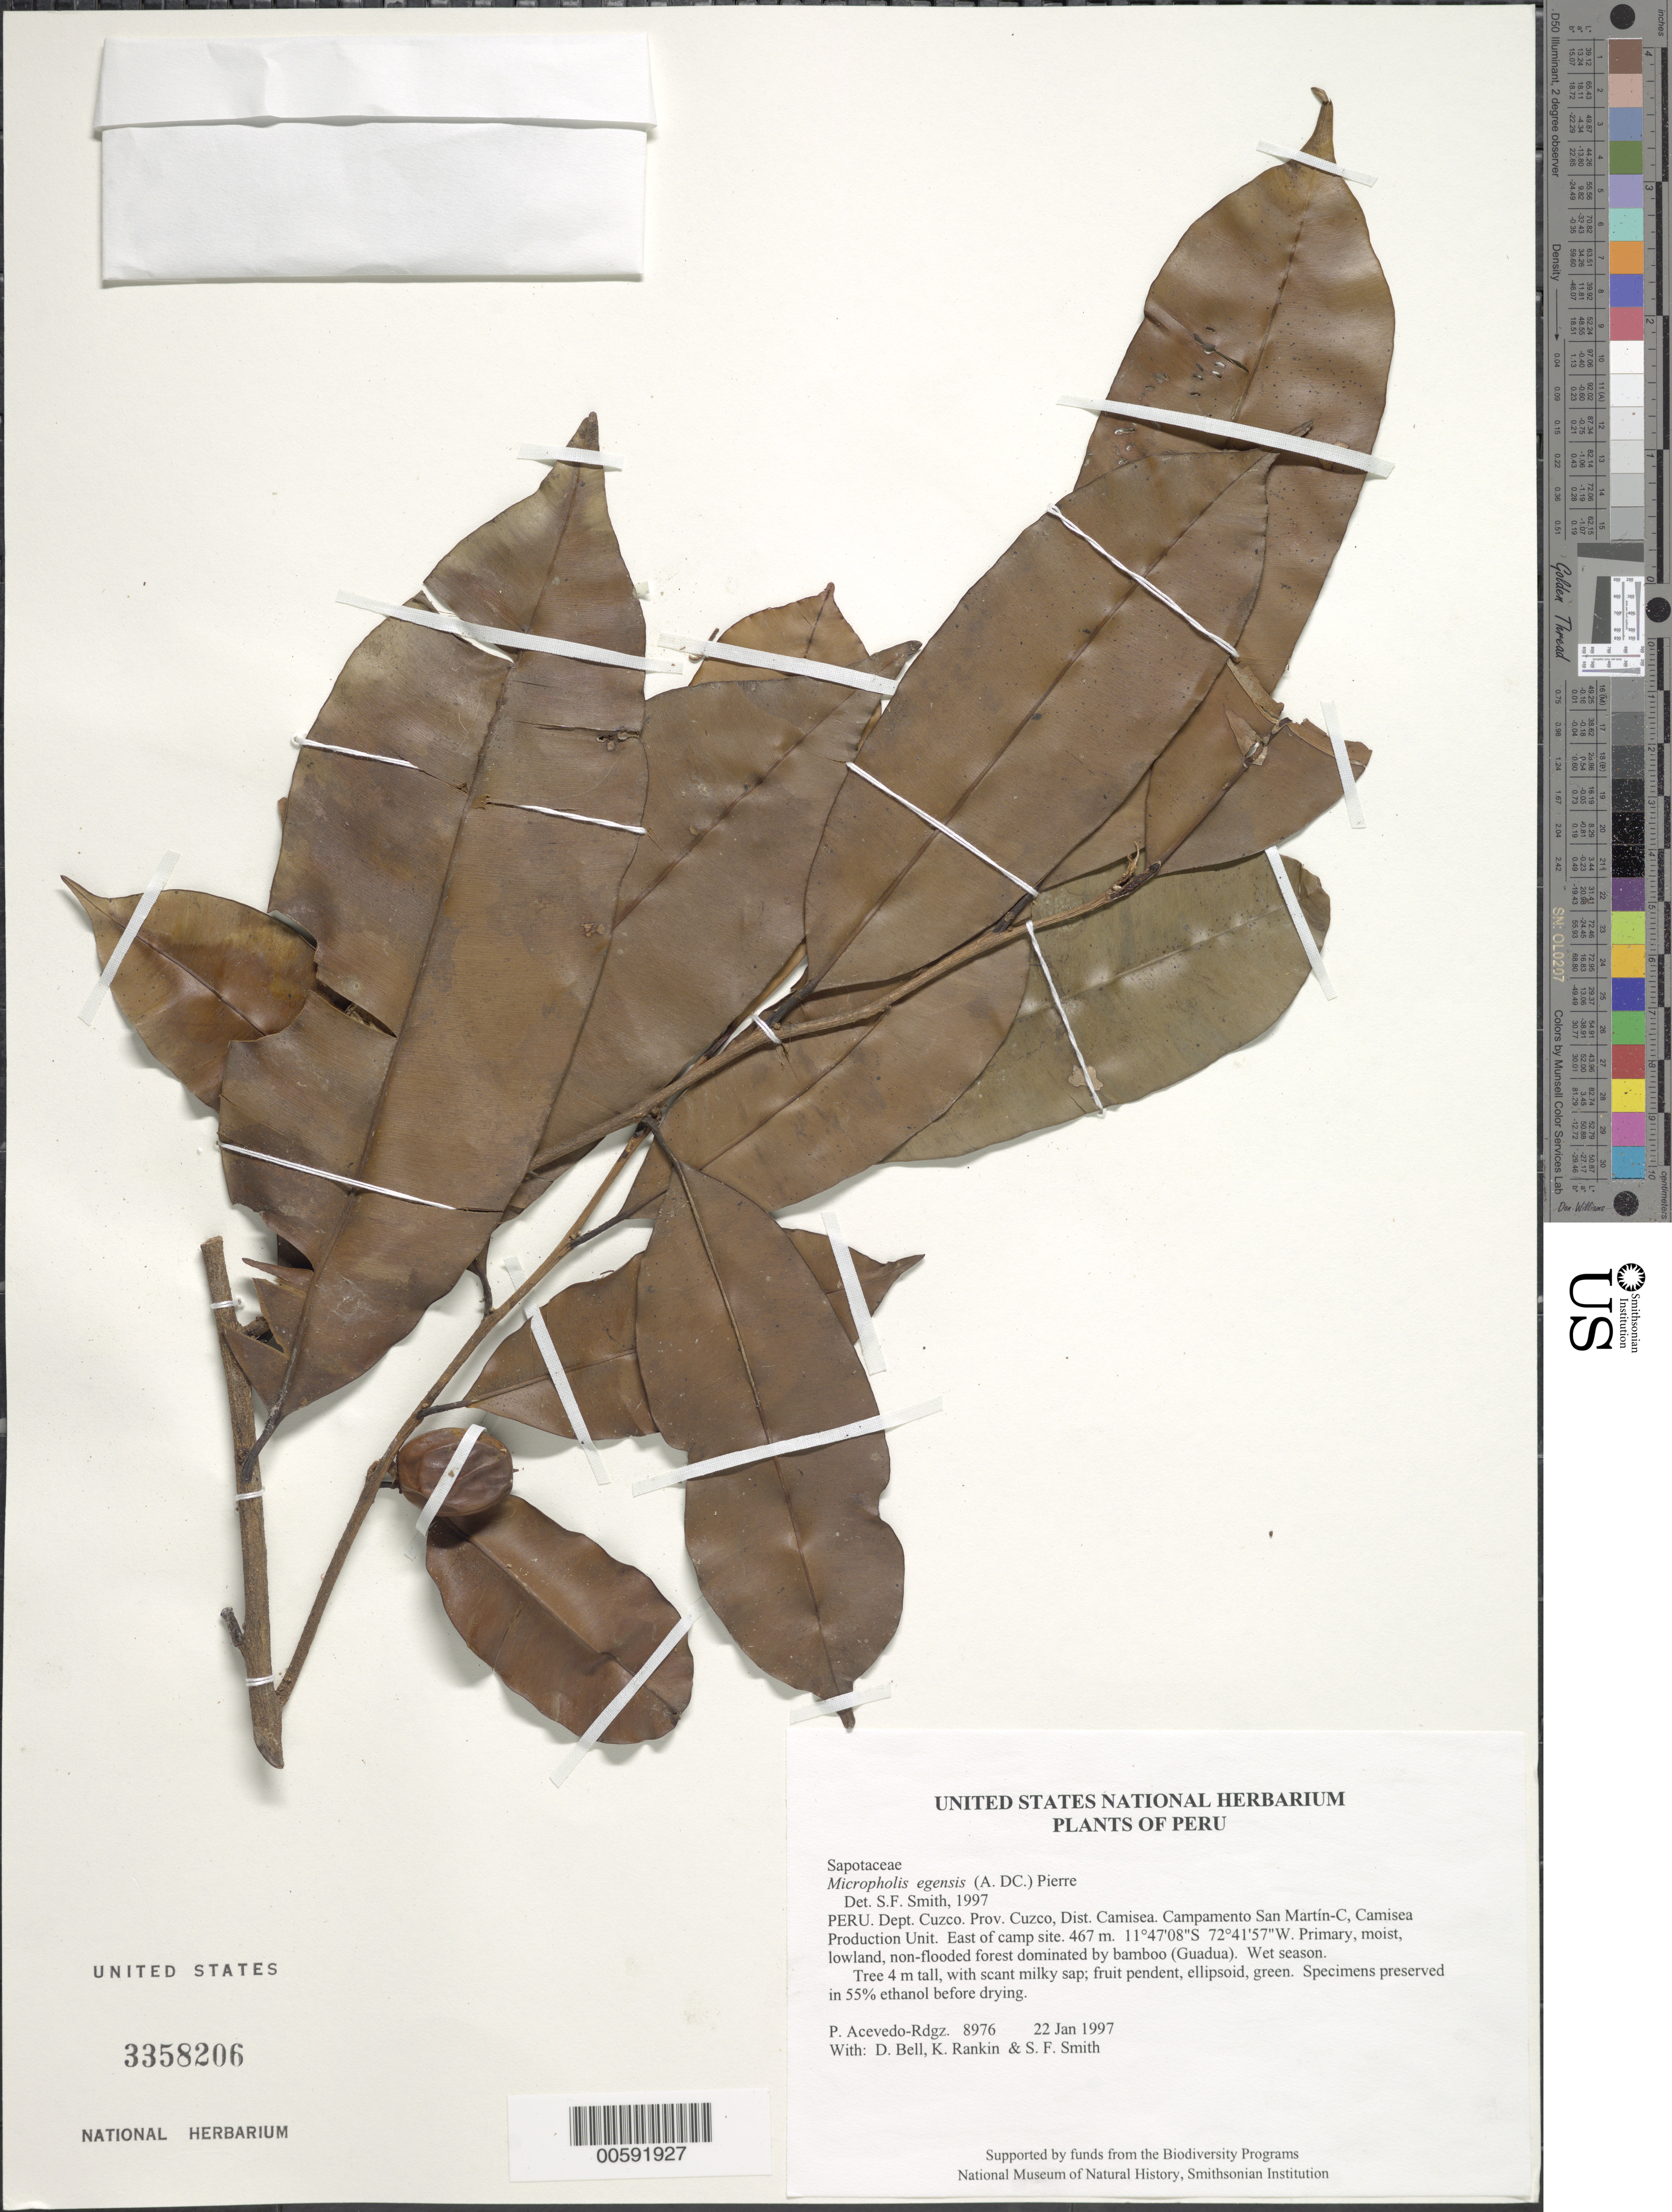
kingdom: Plantae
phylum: Tracheophyta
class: Magnoliopsida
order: Ericales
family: Sapotaceae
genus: Micropholis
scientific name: Micropholis egensis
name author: (A. DC.) Pierre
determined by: Smith, Stephen F., (US), NMNH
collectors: P. Acevedo-Rodr., D. A. Bell, K. B. Rankin & S.F. Smith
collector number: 8976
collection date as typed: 22 Jan 1997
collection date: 1997-01-22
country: Peru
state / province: Cusco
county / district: Cusco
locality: Districto Camisea, Campamento San Martín-C, Camisea Production Unit. East of camp site.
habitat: Primary, moist, lowland, non-flooded forest dominated by bamboo (Guadua). Wet season.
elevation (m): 467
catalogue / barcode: US 3358206